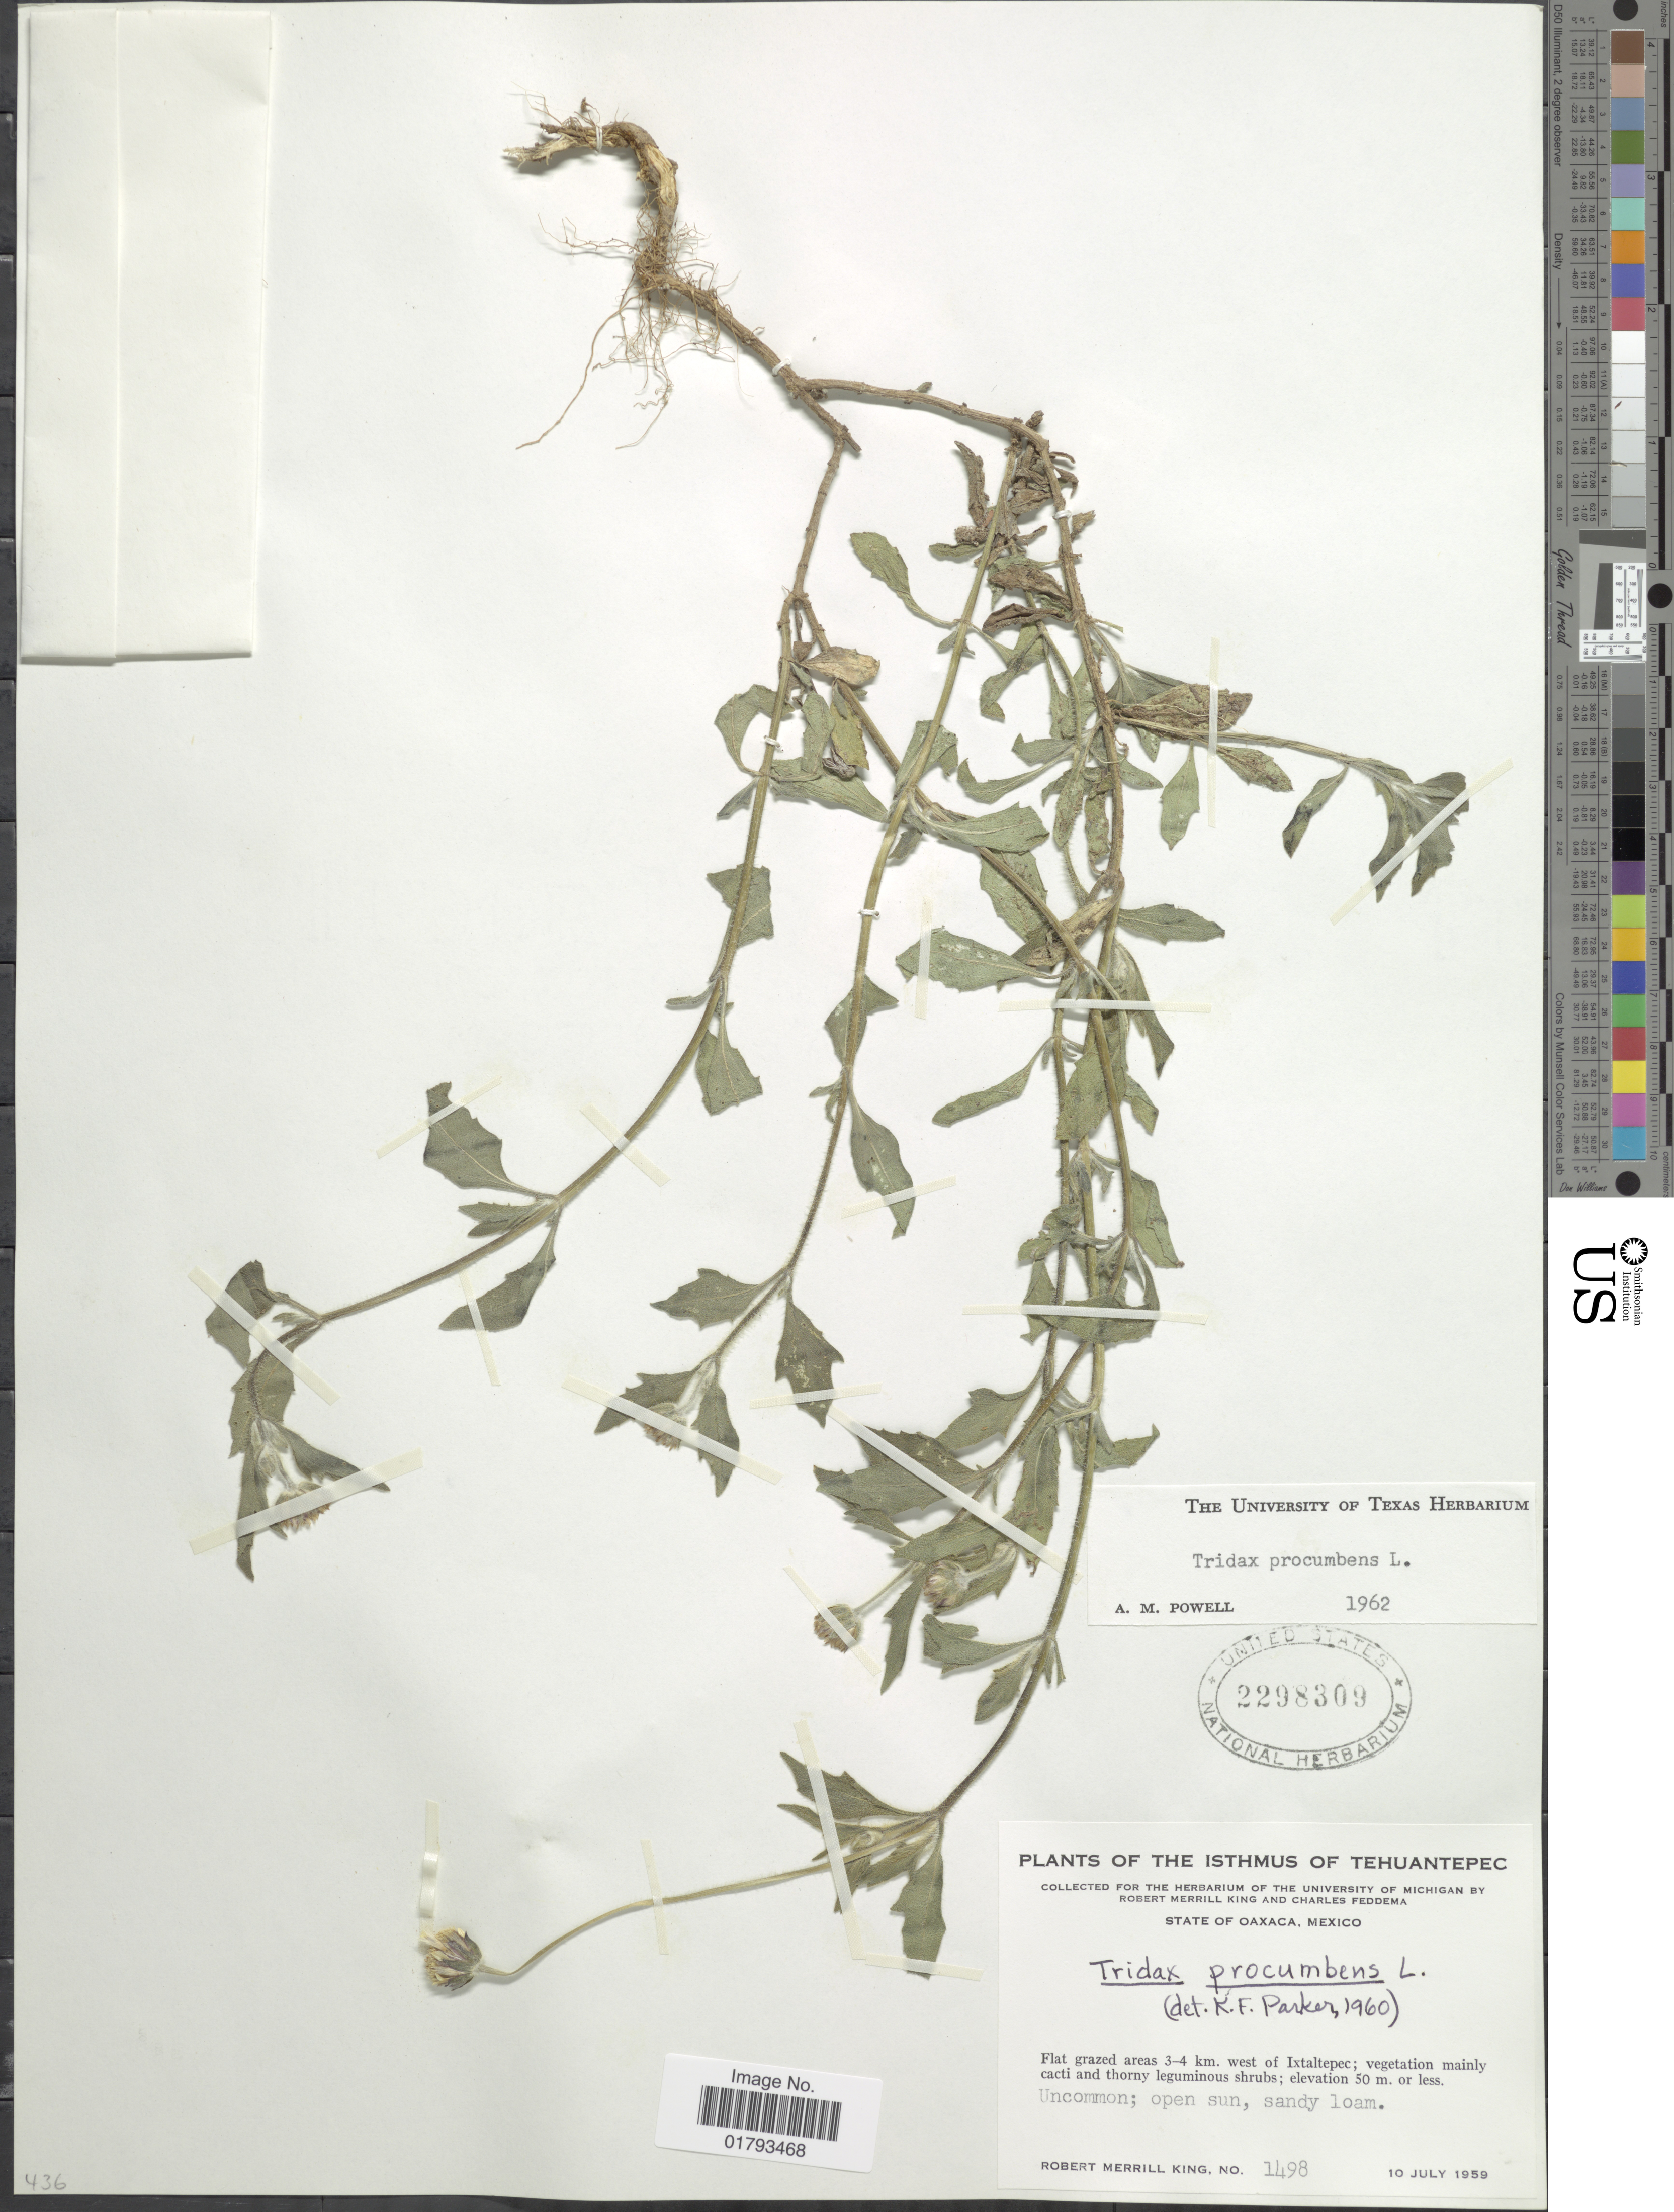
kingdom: Plantae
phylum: Tracheophyta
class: Magnoliopsida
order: Asterales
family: Asteraceae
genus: Tridax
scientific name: Tridax procumbens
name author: L.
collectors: R. M. King & C. Feddema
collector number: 1498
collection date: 1959-07-10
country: Mexico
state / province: Oaxaca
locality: State of Oaxaca, Mexico. Flat grazed areas 4-5 km. west of Ixtaltepec.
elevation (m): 50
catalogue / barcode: US 2298309